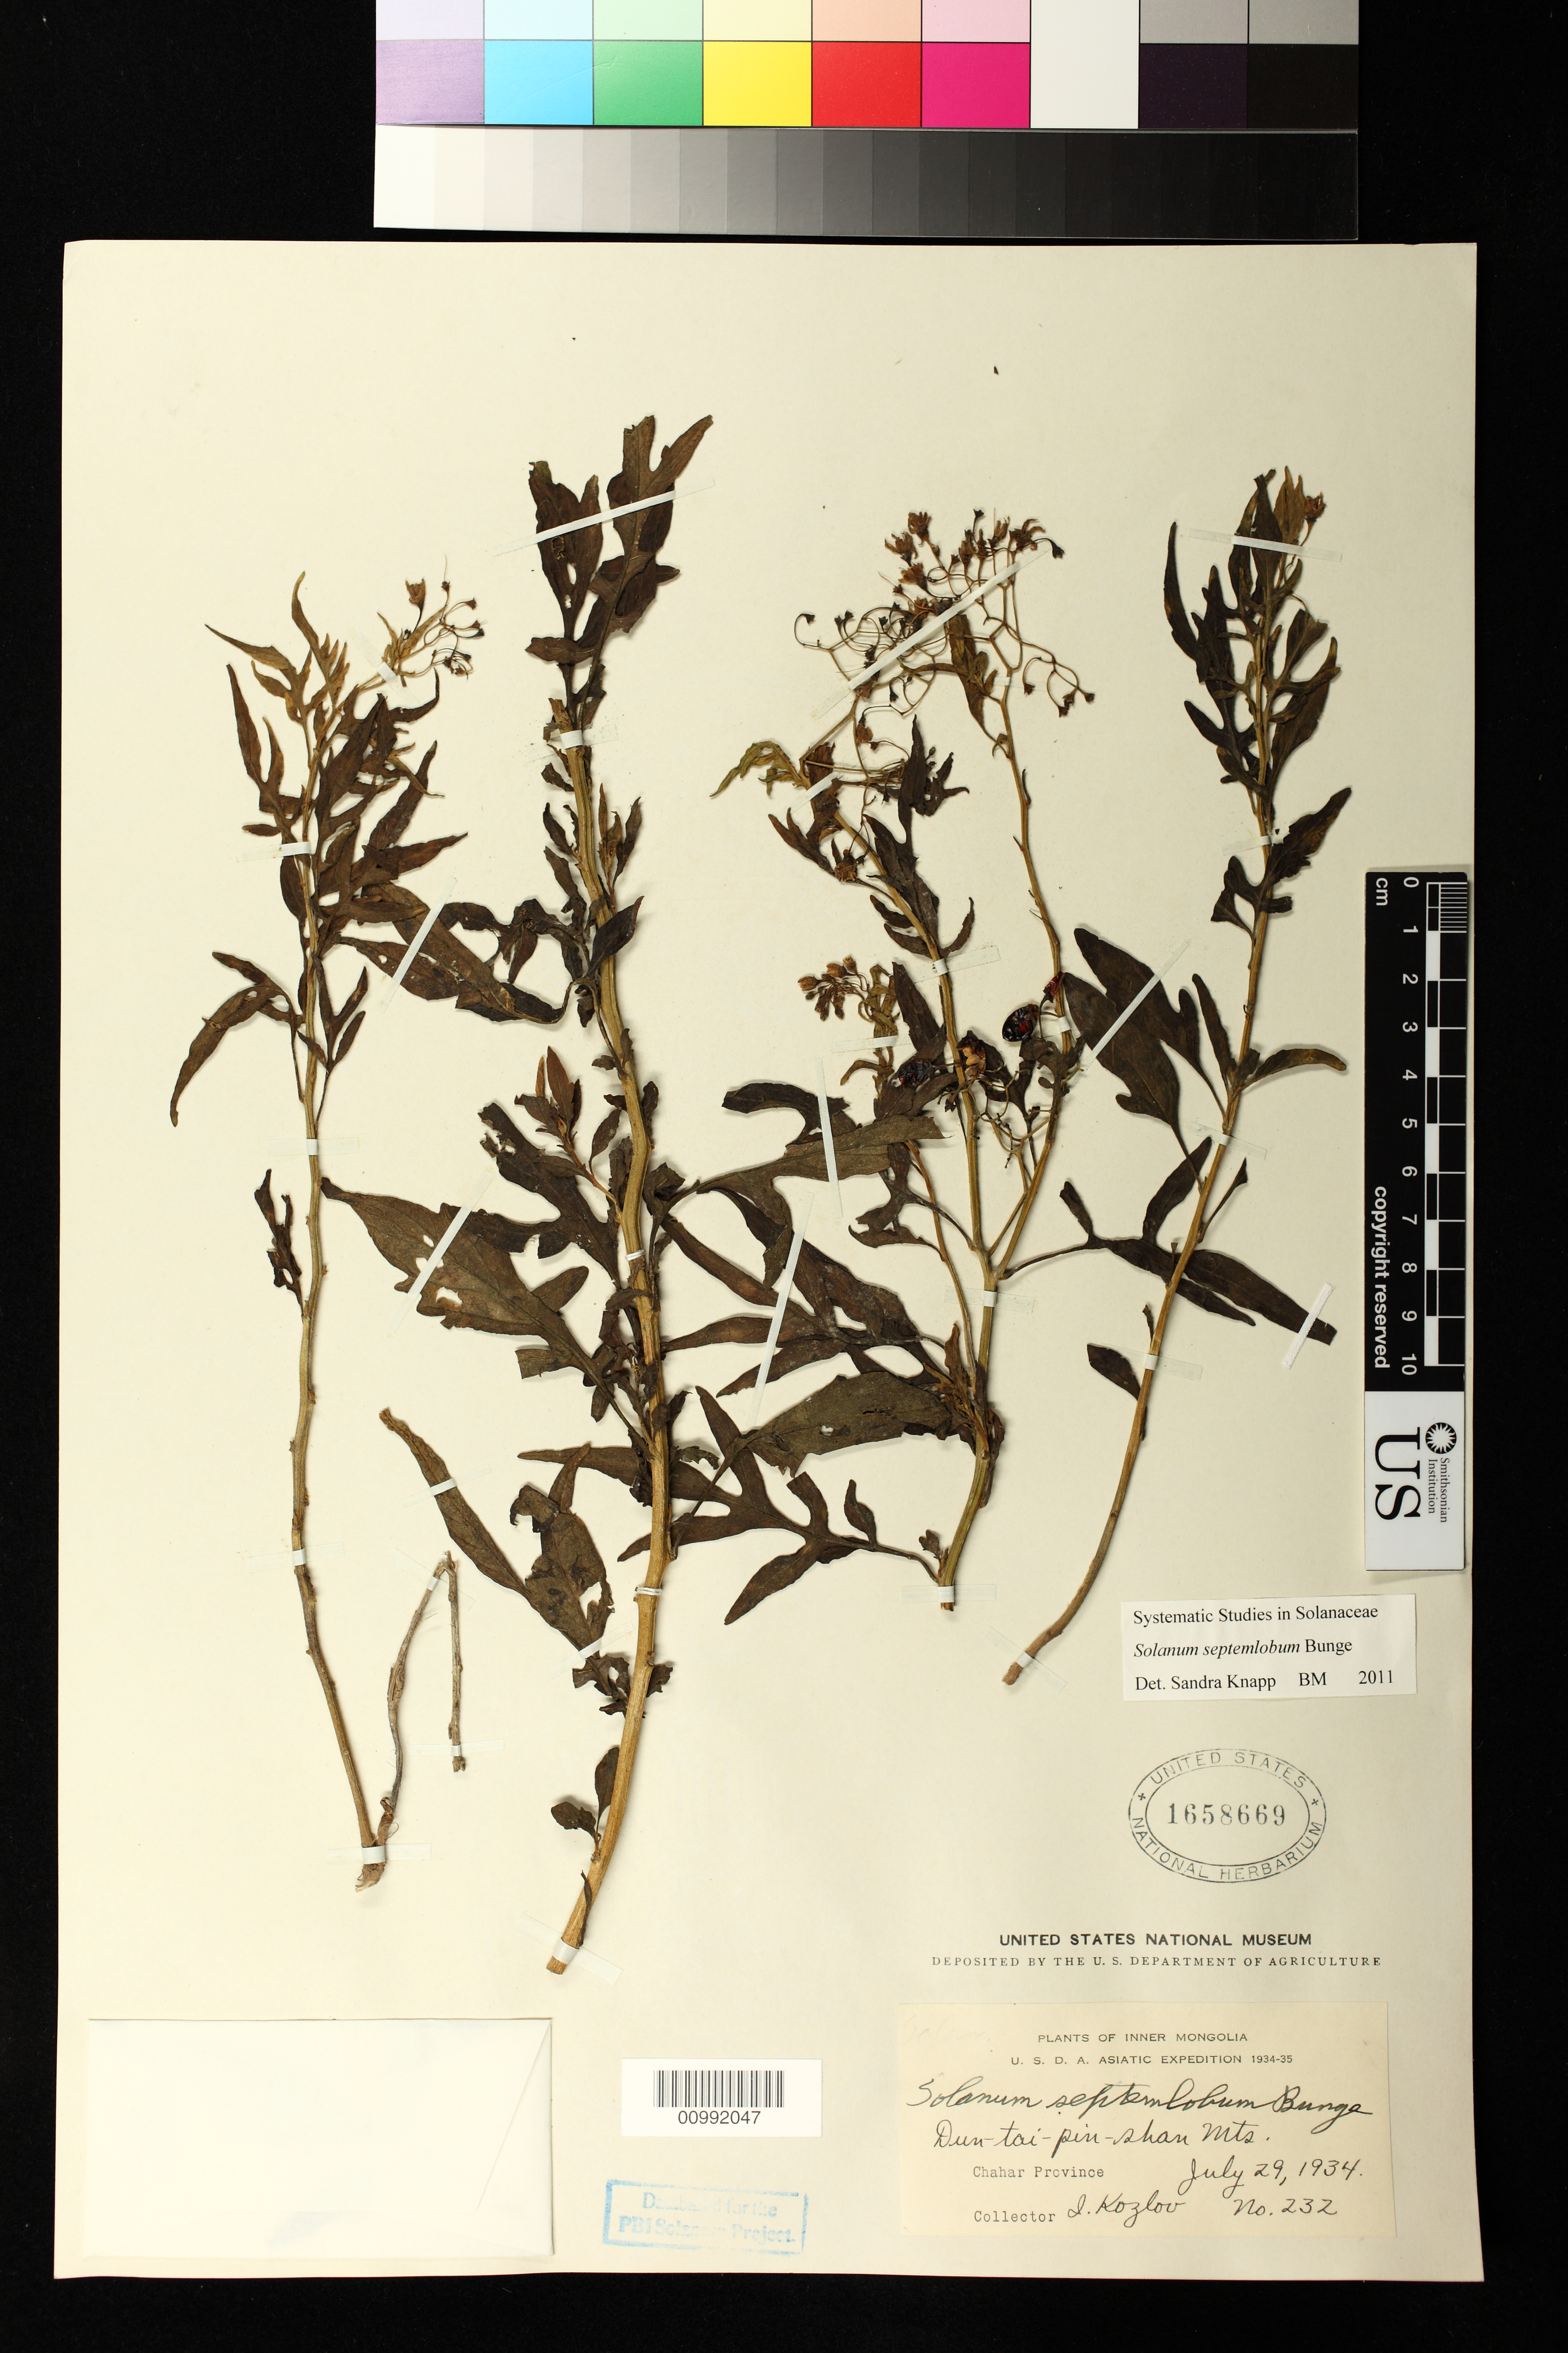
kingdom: Plantae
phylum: Tracheophyta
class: Magnoliopsida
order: Solanales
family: Solanaceae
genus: Solanum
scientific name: Solanum septemlobum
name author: Bunge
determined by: Knapp, S. D.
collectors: I. Kozlov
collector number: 232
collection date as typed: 29 Jul 1934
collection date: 1934-07-29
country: China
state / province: Nei Monggol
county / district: Chahar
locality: Dun-tai-pin-shan Mts.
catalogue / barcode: US 1658669